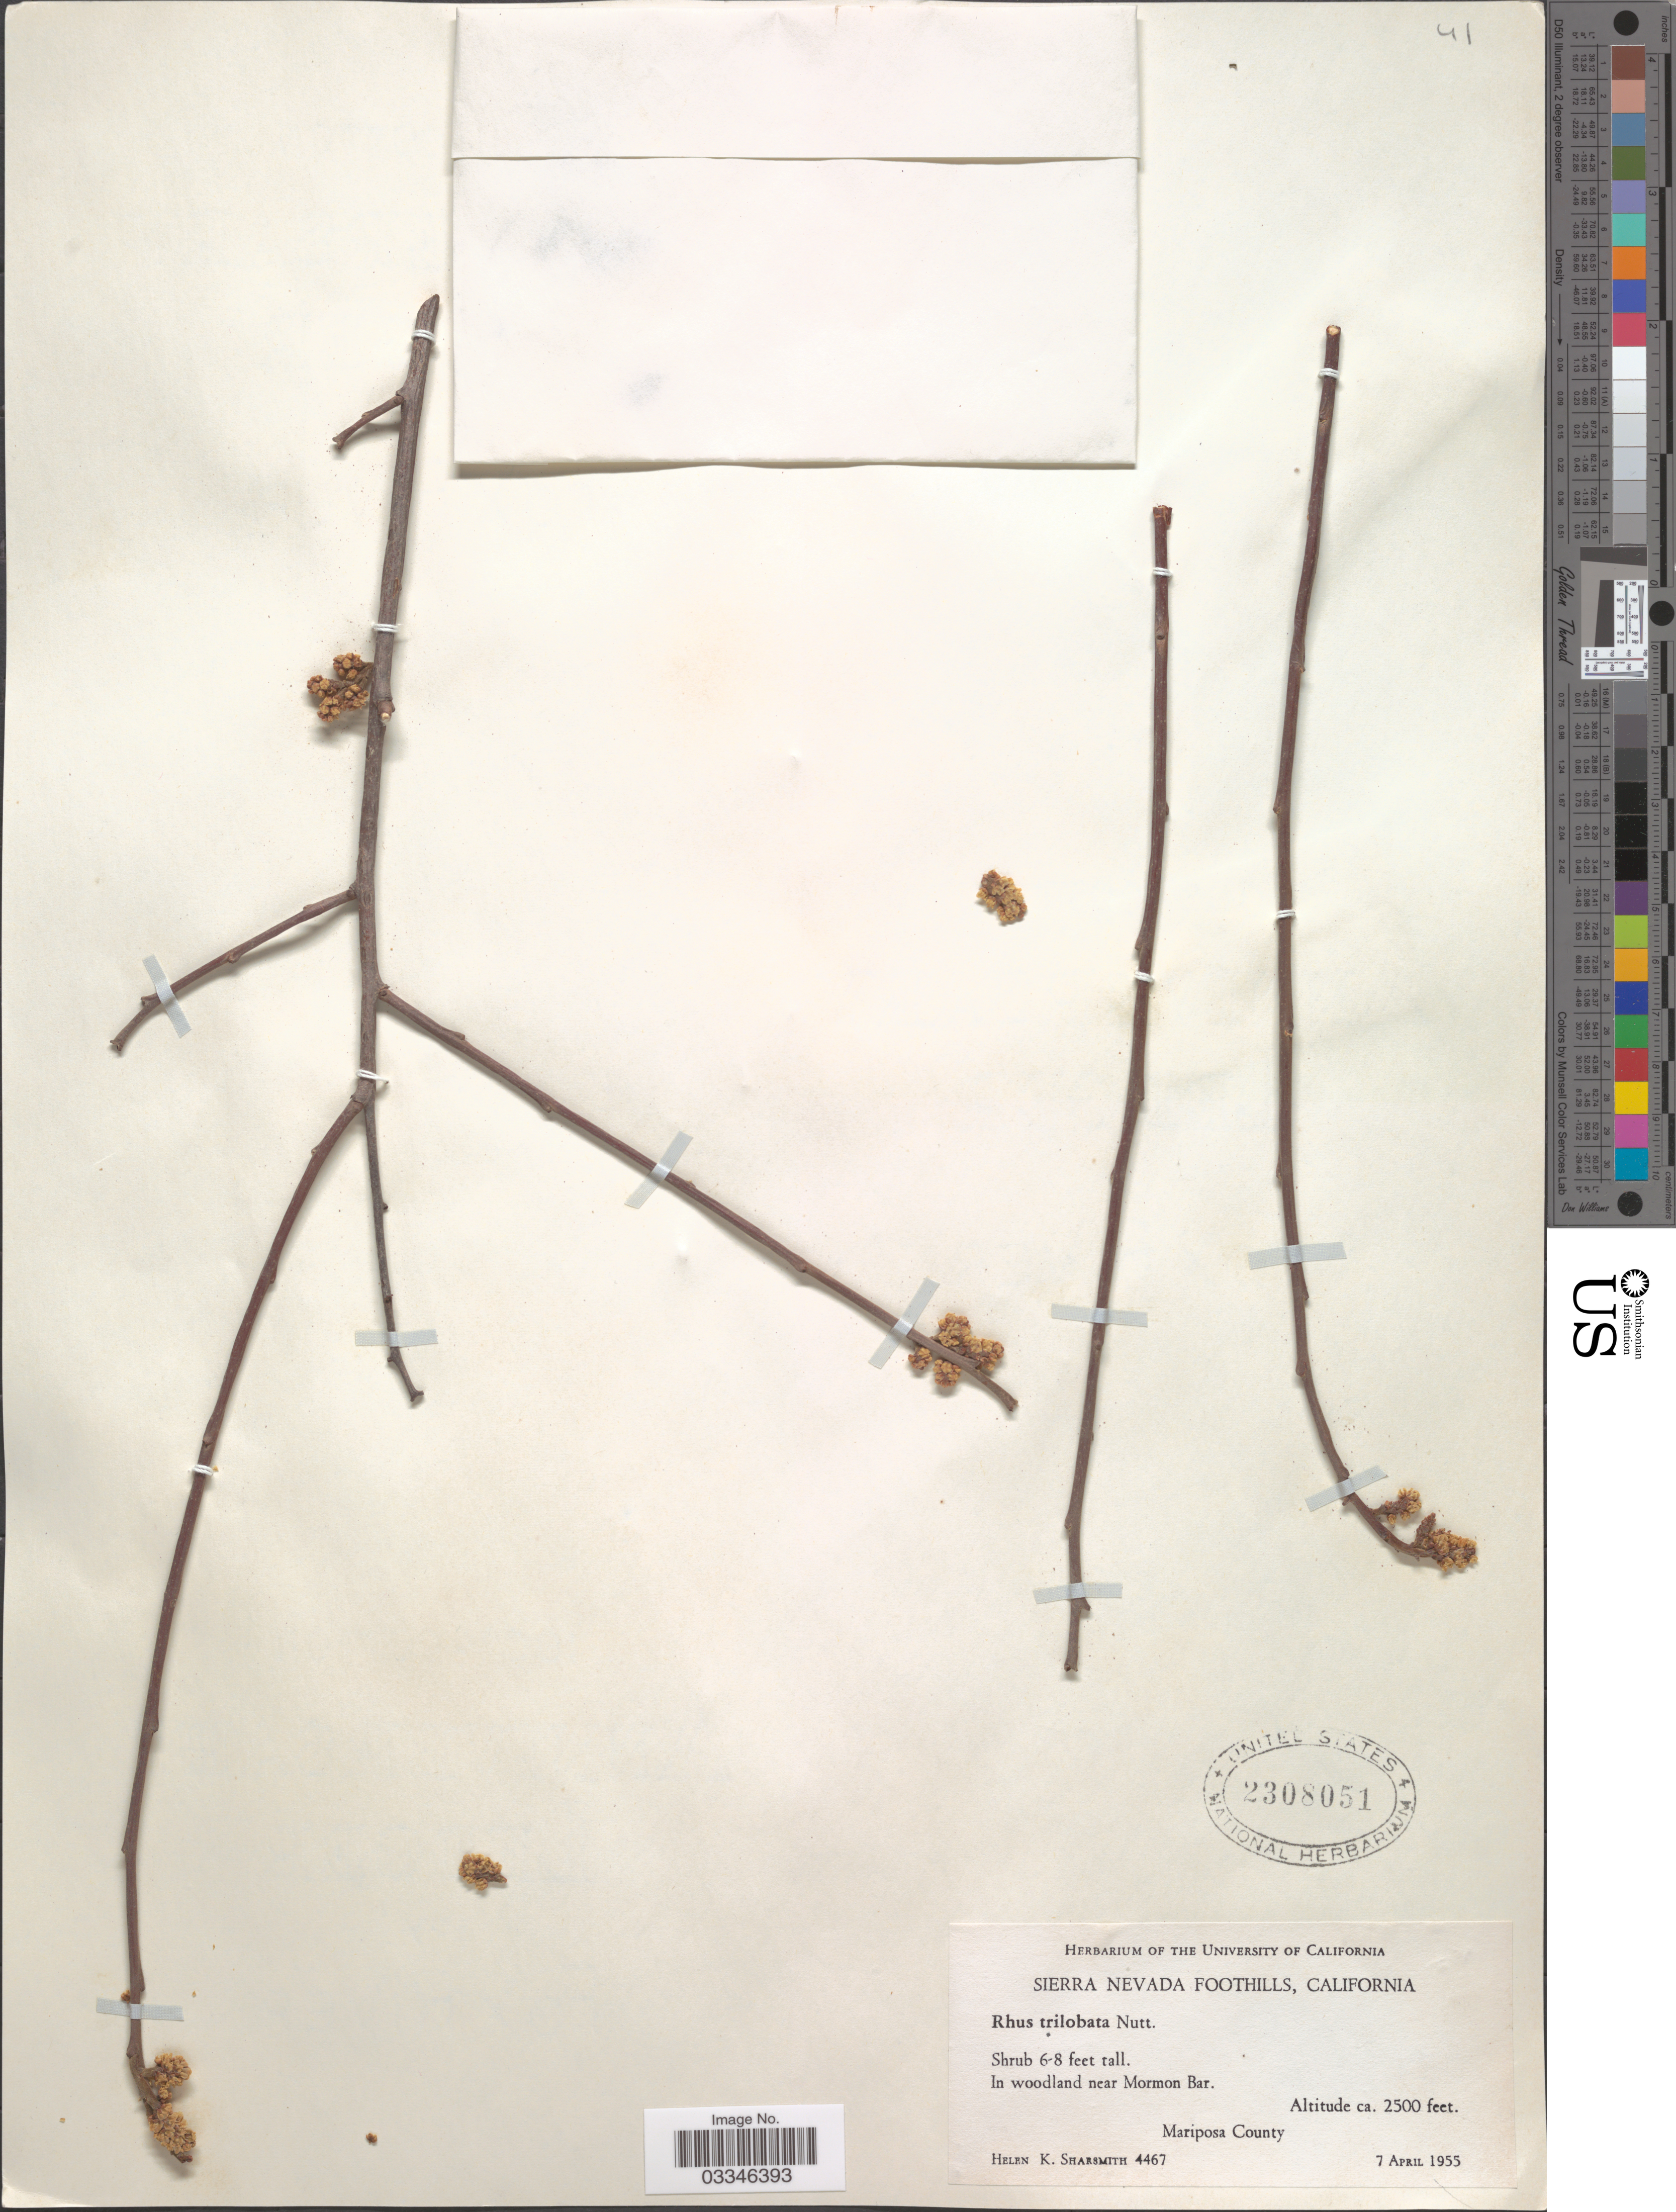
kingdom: Plantae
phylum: Tracheophyta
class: Magnoliopsida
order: Sapindales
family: Anacardiaceae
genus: Rhus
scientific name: Rhus trilobata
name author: Nutt.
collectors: H. Sharsmith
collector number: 4467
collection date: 1955-04-07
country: United States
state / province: California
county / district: Mariposa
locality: Sierra Nevada Foothills. In woodland near Mormon Bar. Mariposa County.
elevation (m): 762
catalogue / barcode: US 2308051